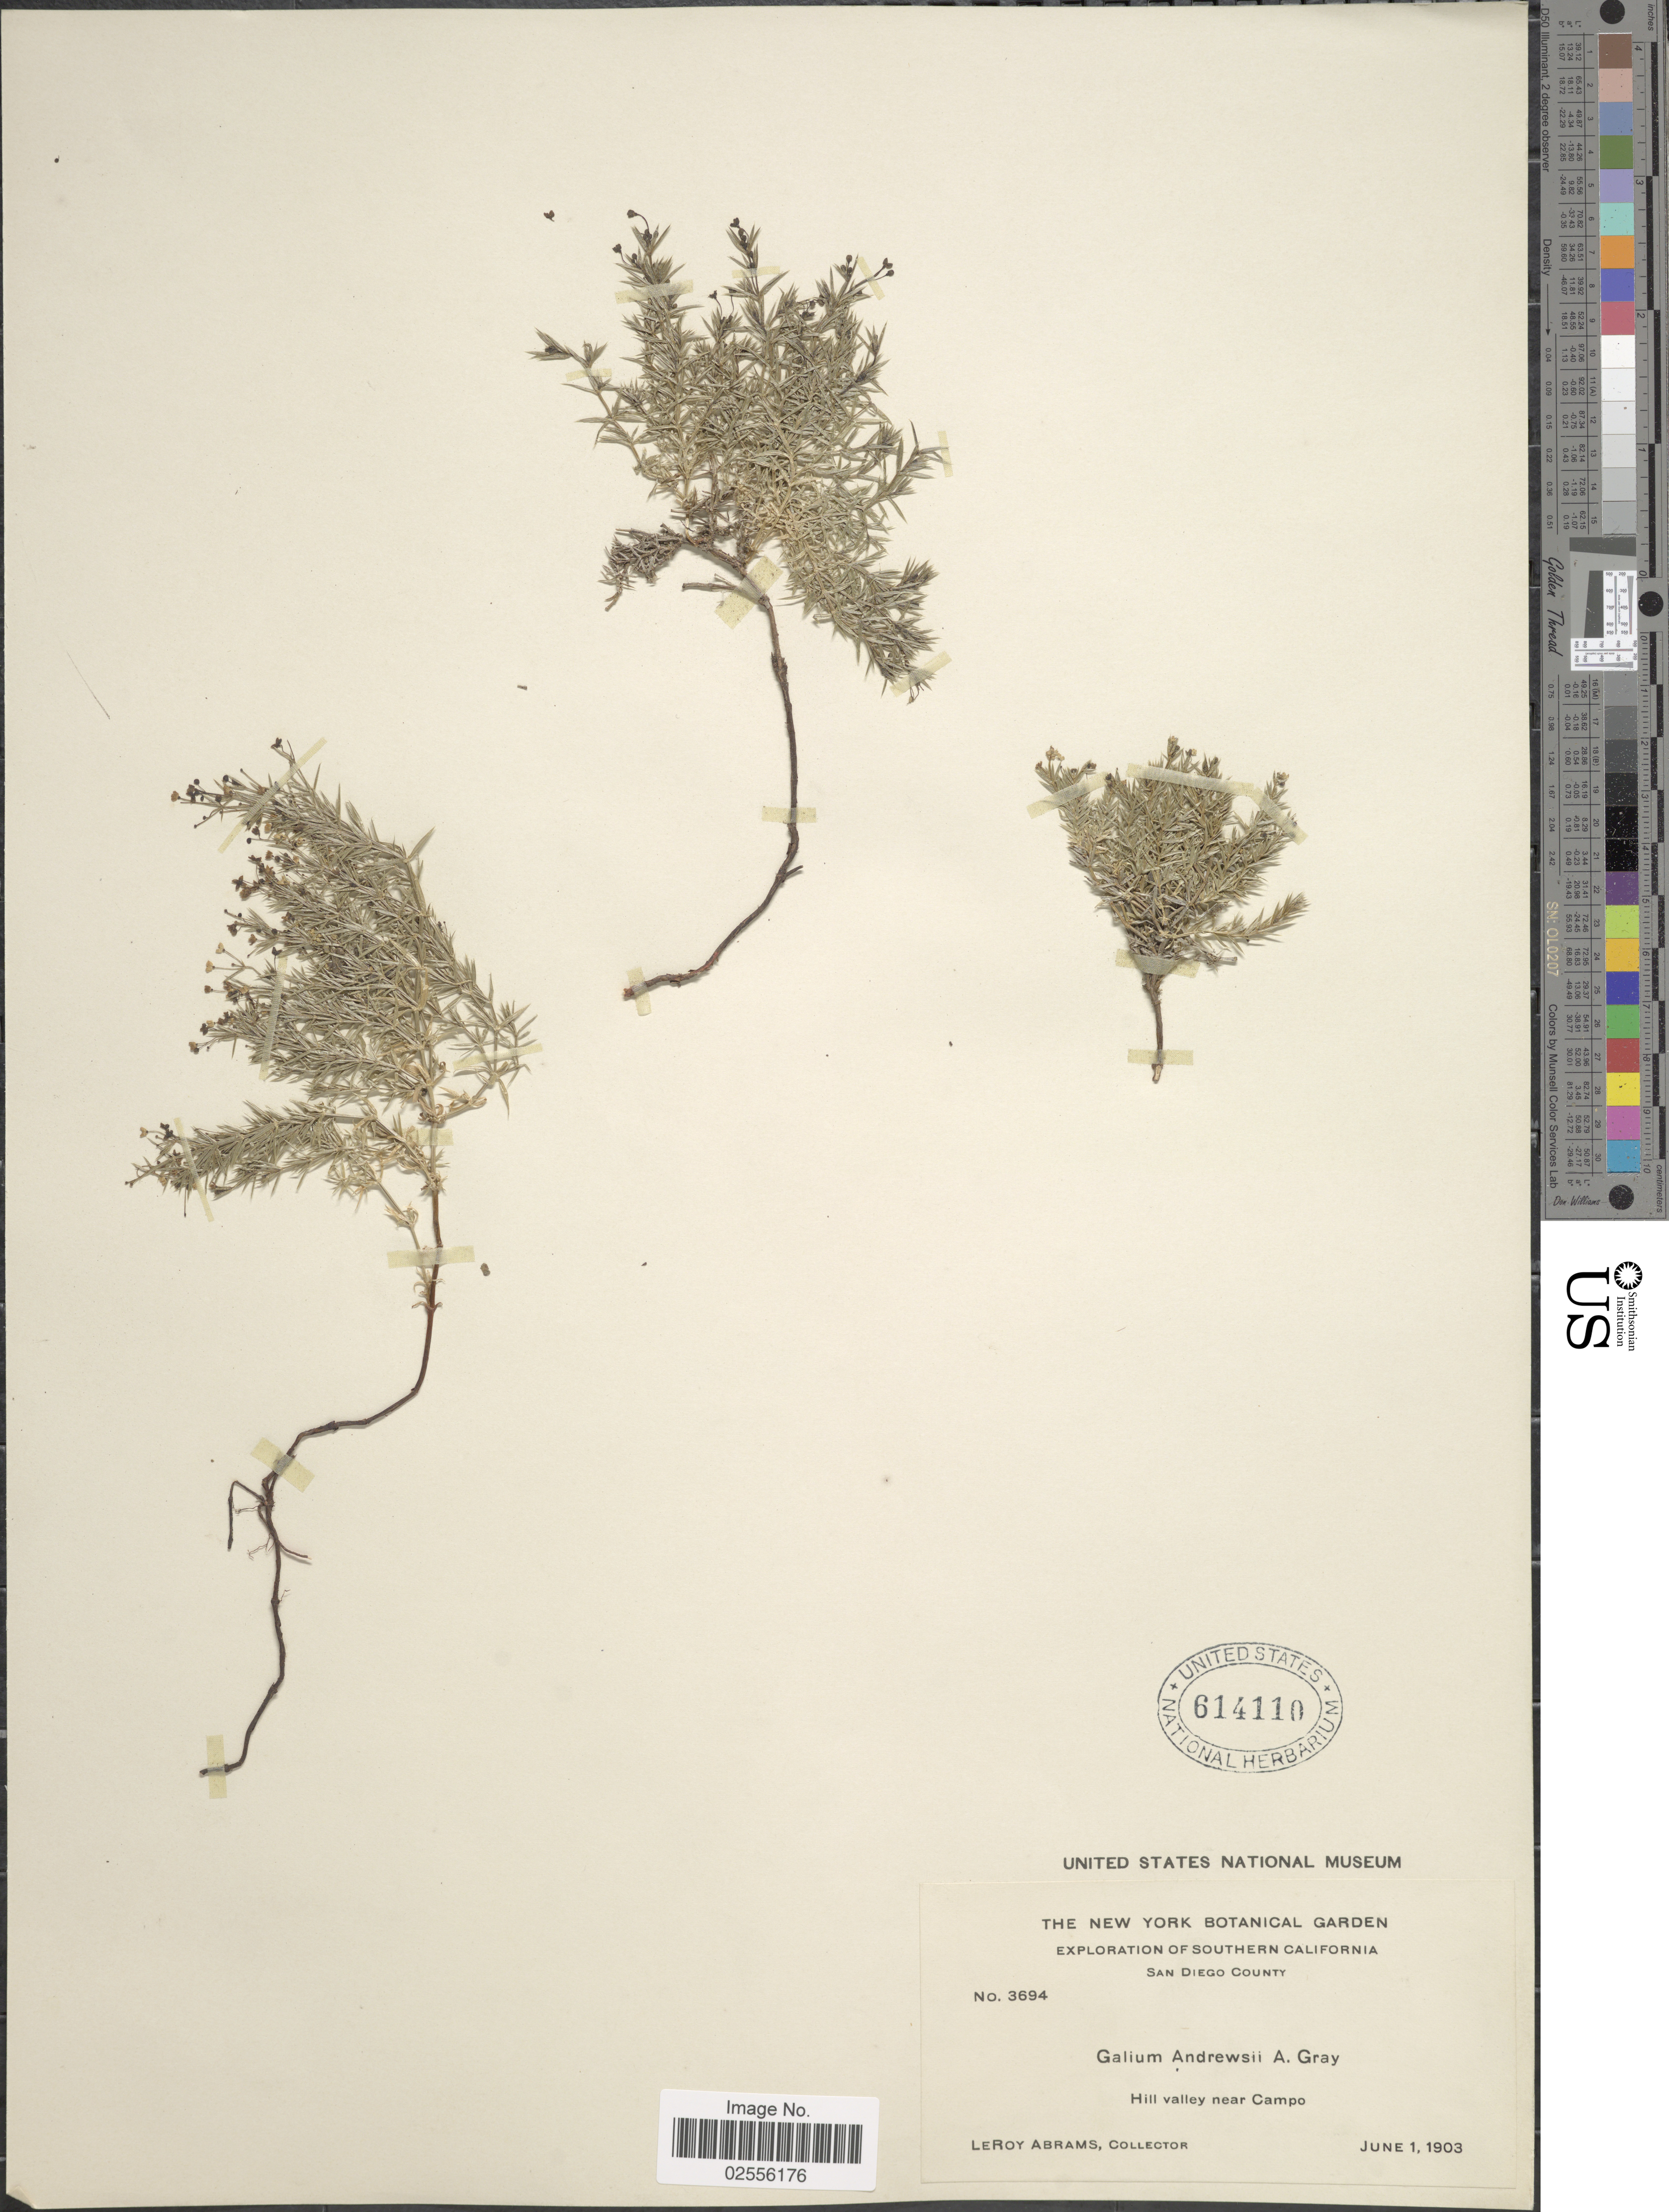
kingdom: Plantae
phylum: Tracheophyta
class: Magnoliopsida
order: Gentianales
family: Rubiaceae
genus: Galium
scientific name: Galium andrewsii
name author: A. Gray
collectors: L. Abrams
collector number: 3694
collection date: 1903-06-01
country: United States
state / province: California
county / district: San Diego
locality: Southern California, San Diego County, Hill valley near Campo.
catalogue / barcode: US 614110